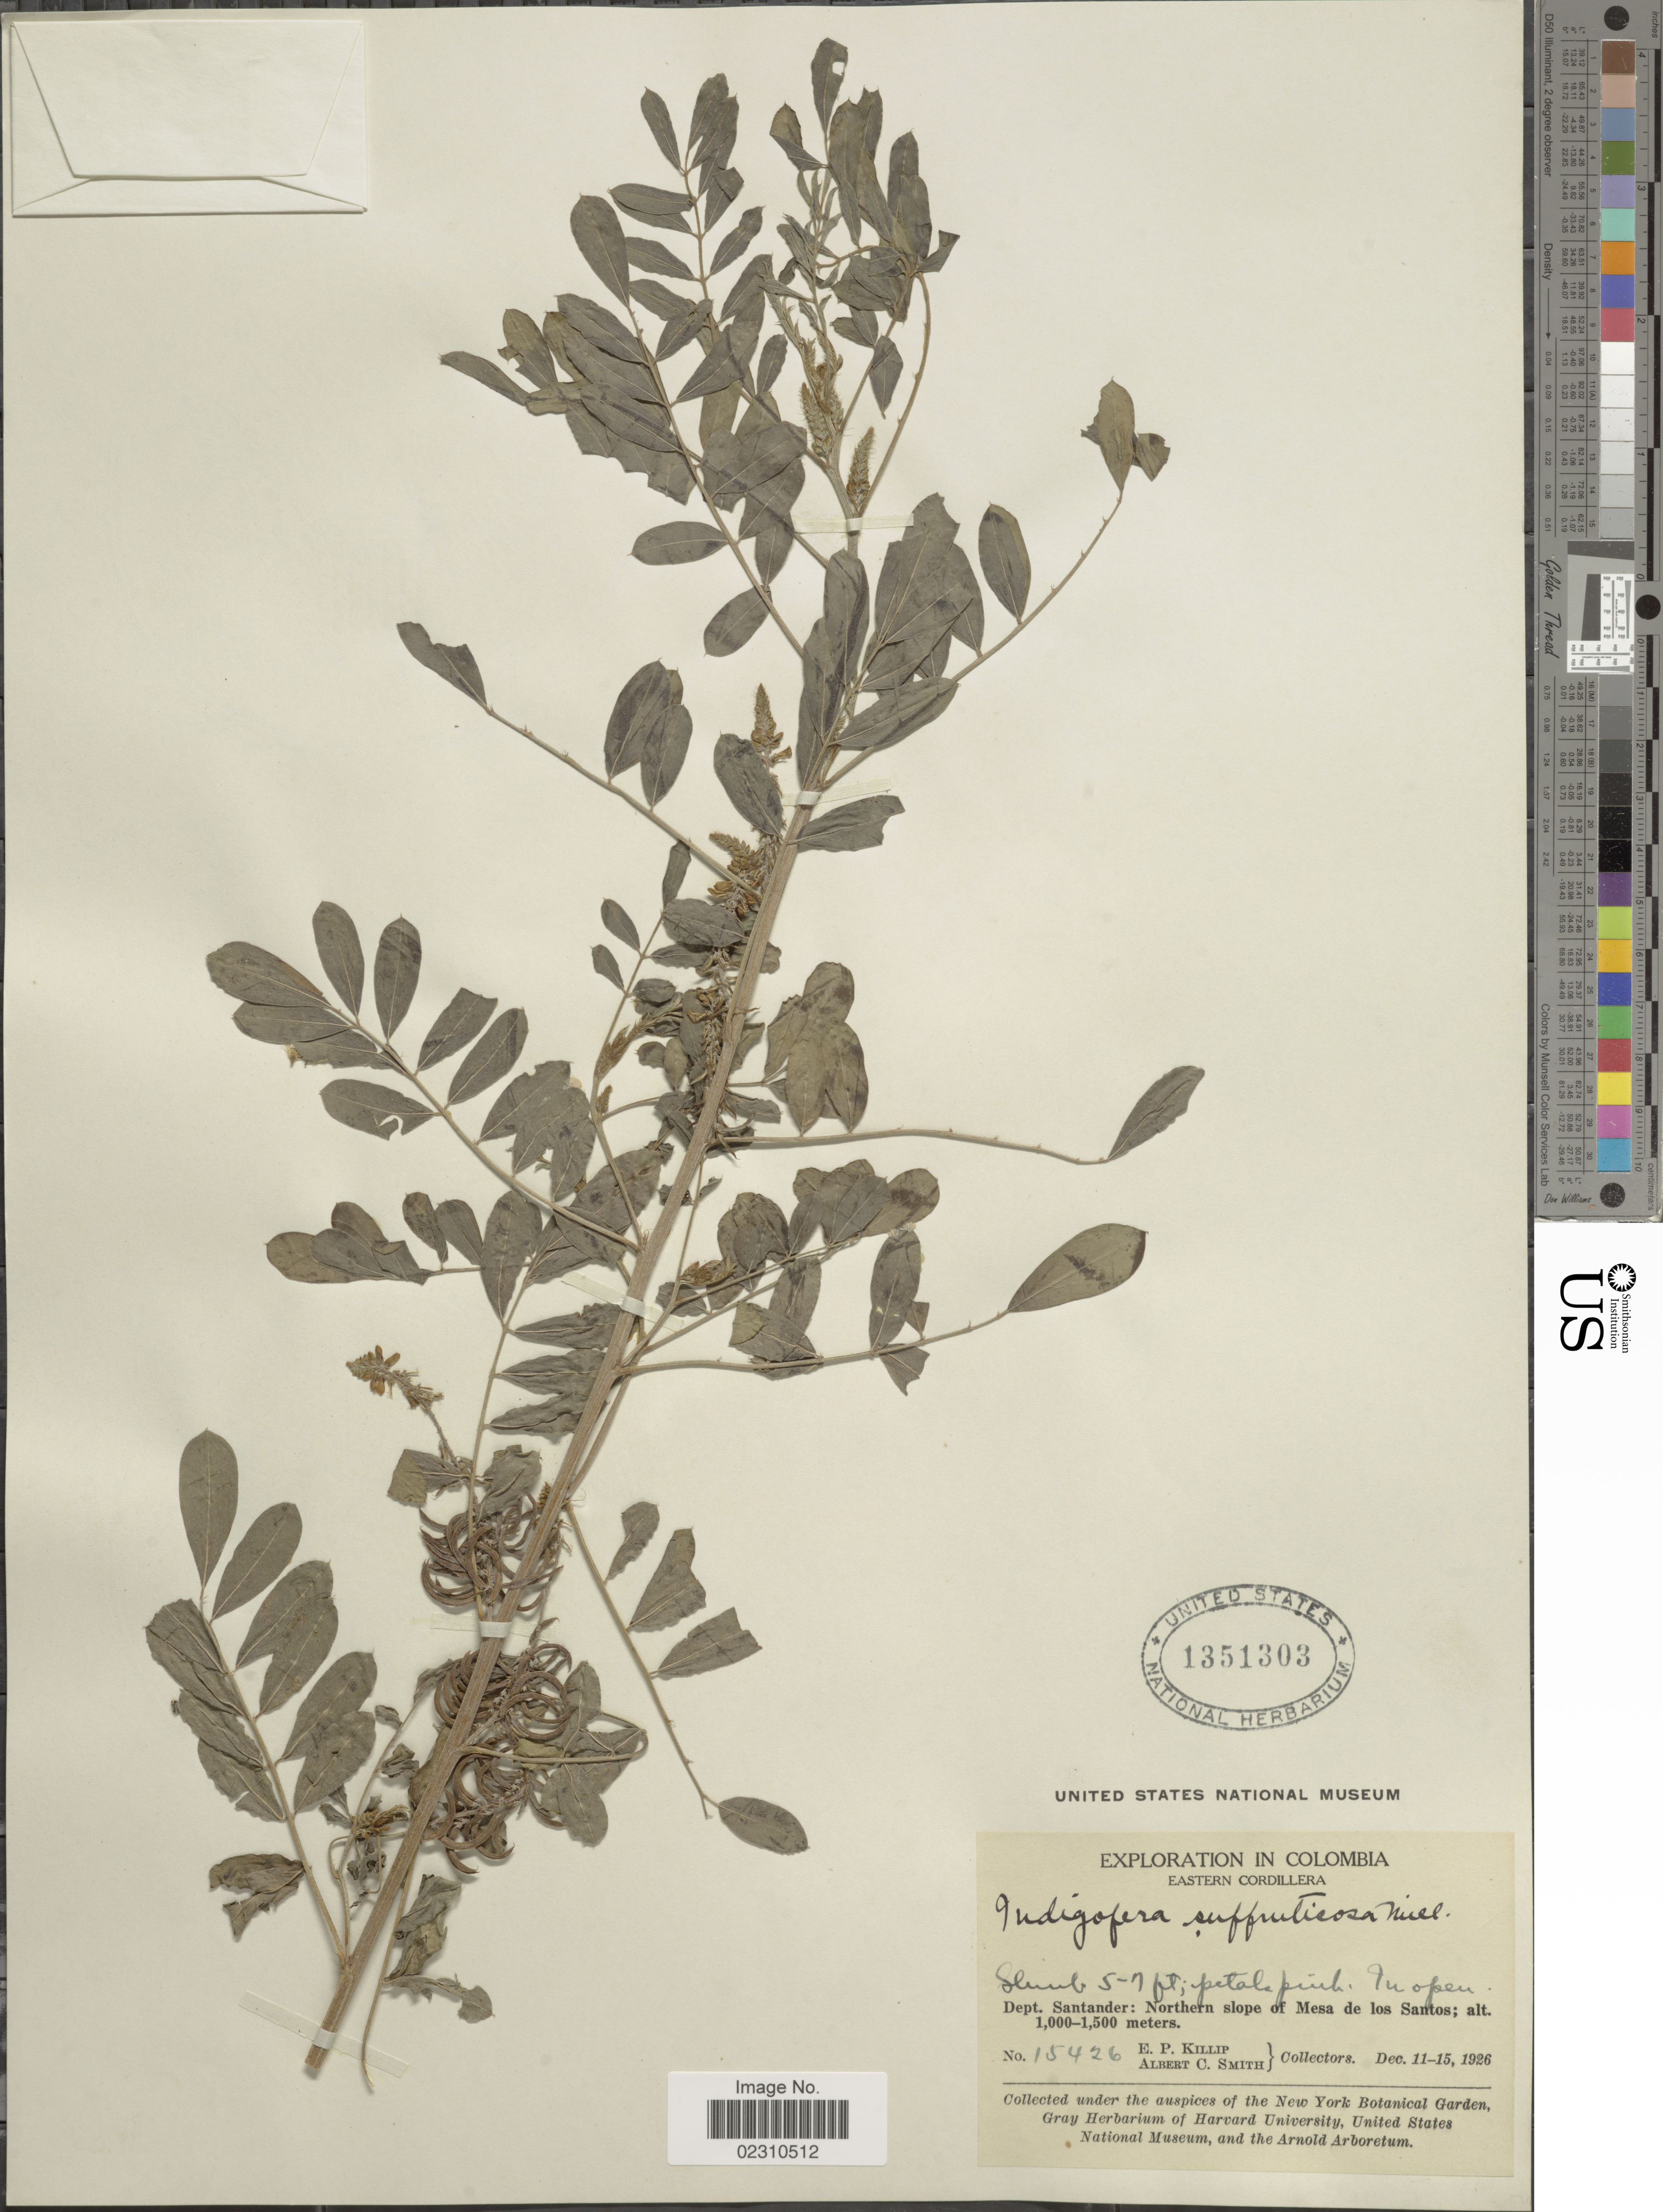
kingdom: Plantae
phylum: Tracheophyta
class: Magnoliopsida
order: Fabales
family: Fabaceae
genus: Indigofera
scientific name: Indigofera suffruticosa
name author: Mill.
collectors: E. P. Killip & A. C. Smith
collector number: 15426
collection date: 1926-12-11/1926-12-15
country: Colombia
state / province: Santander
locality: Dept. Santander: Northern slope of Mesa de los Santos .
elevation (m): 1000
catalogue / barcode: US 1351303